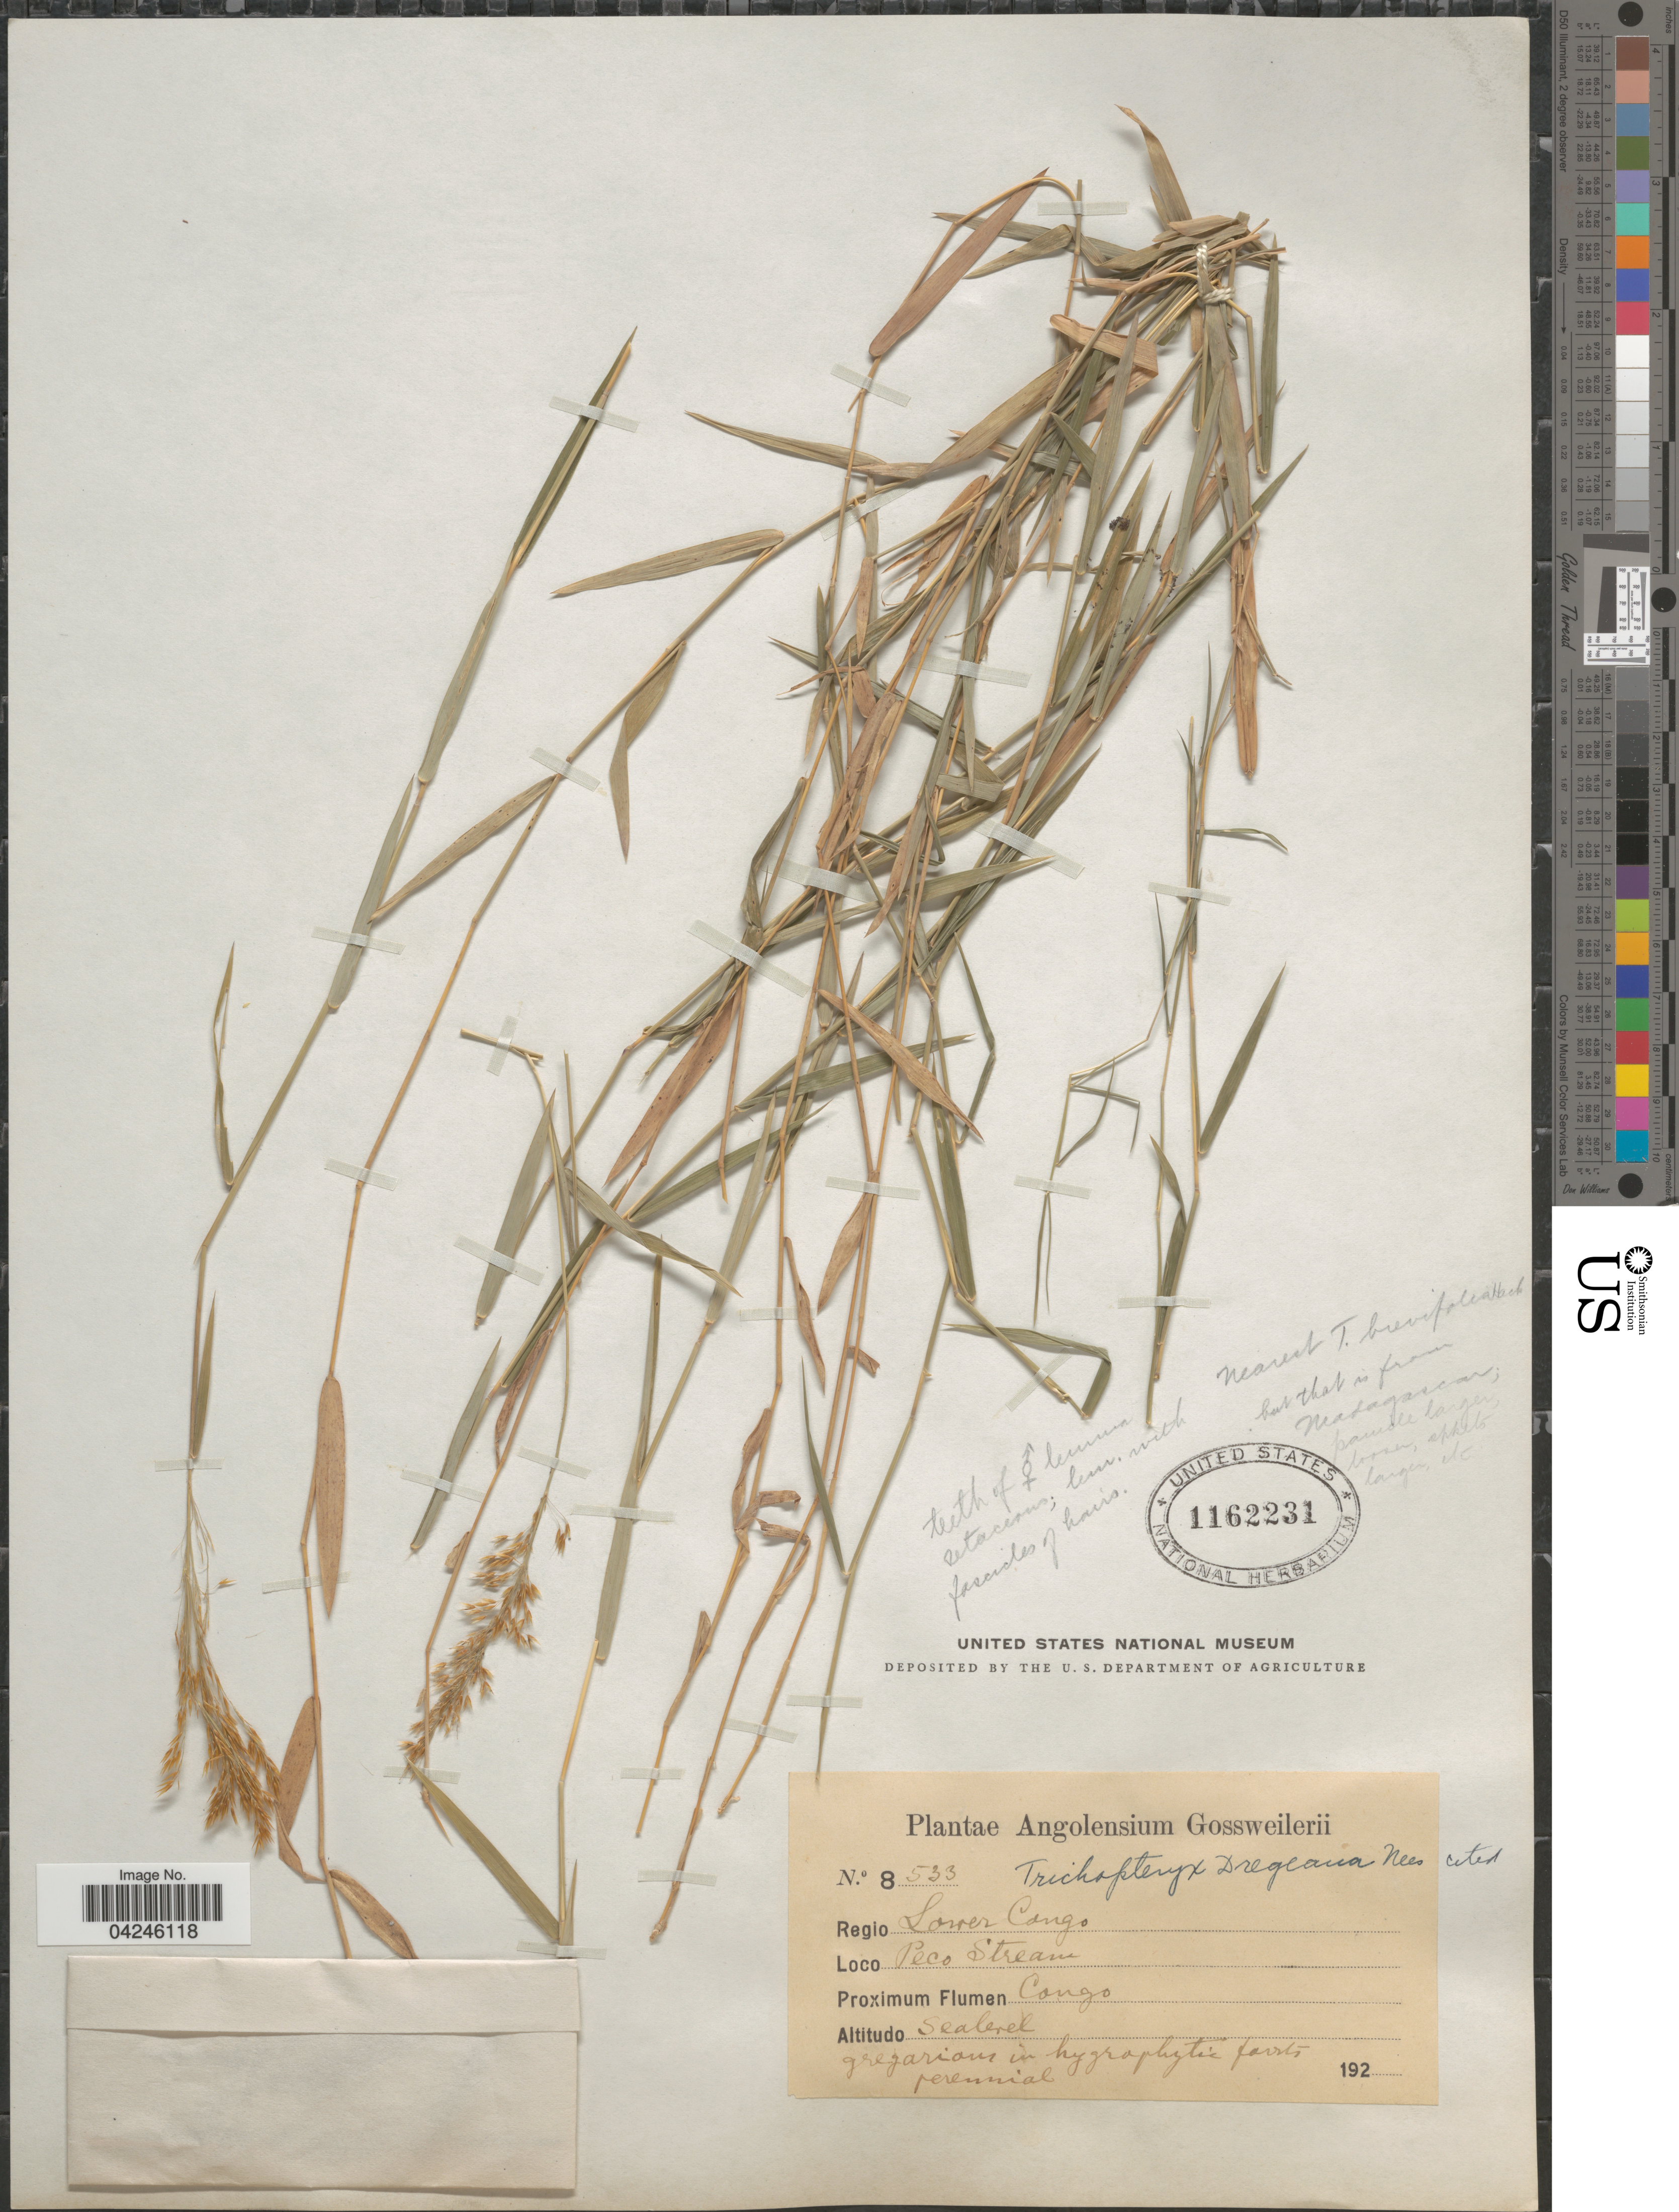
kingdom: Plantae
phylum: Tracheophyta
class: Liliopsida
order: Poales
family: Poaceae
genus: Trichopteryx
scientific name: Trichopteryx dregeana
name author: Nees ex Lindl.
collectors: -. Gossweiler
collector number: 8533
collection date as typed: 192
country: Angola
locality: Regio Lower Congo. Peco Stream. Proximum Flumen Congo.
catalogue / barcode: US 1162231